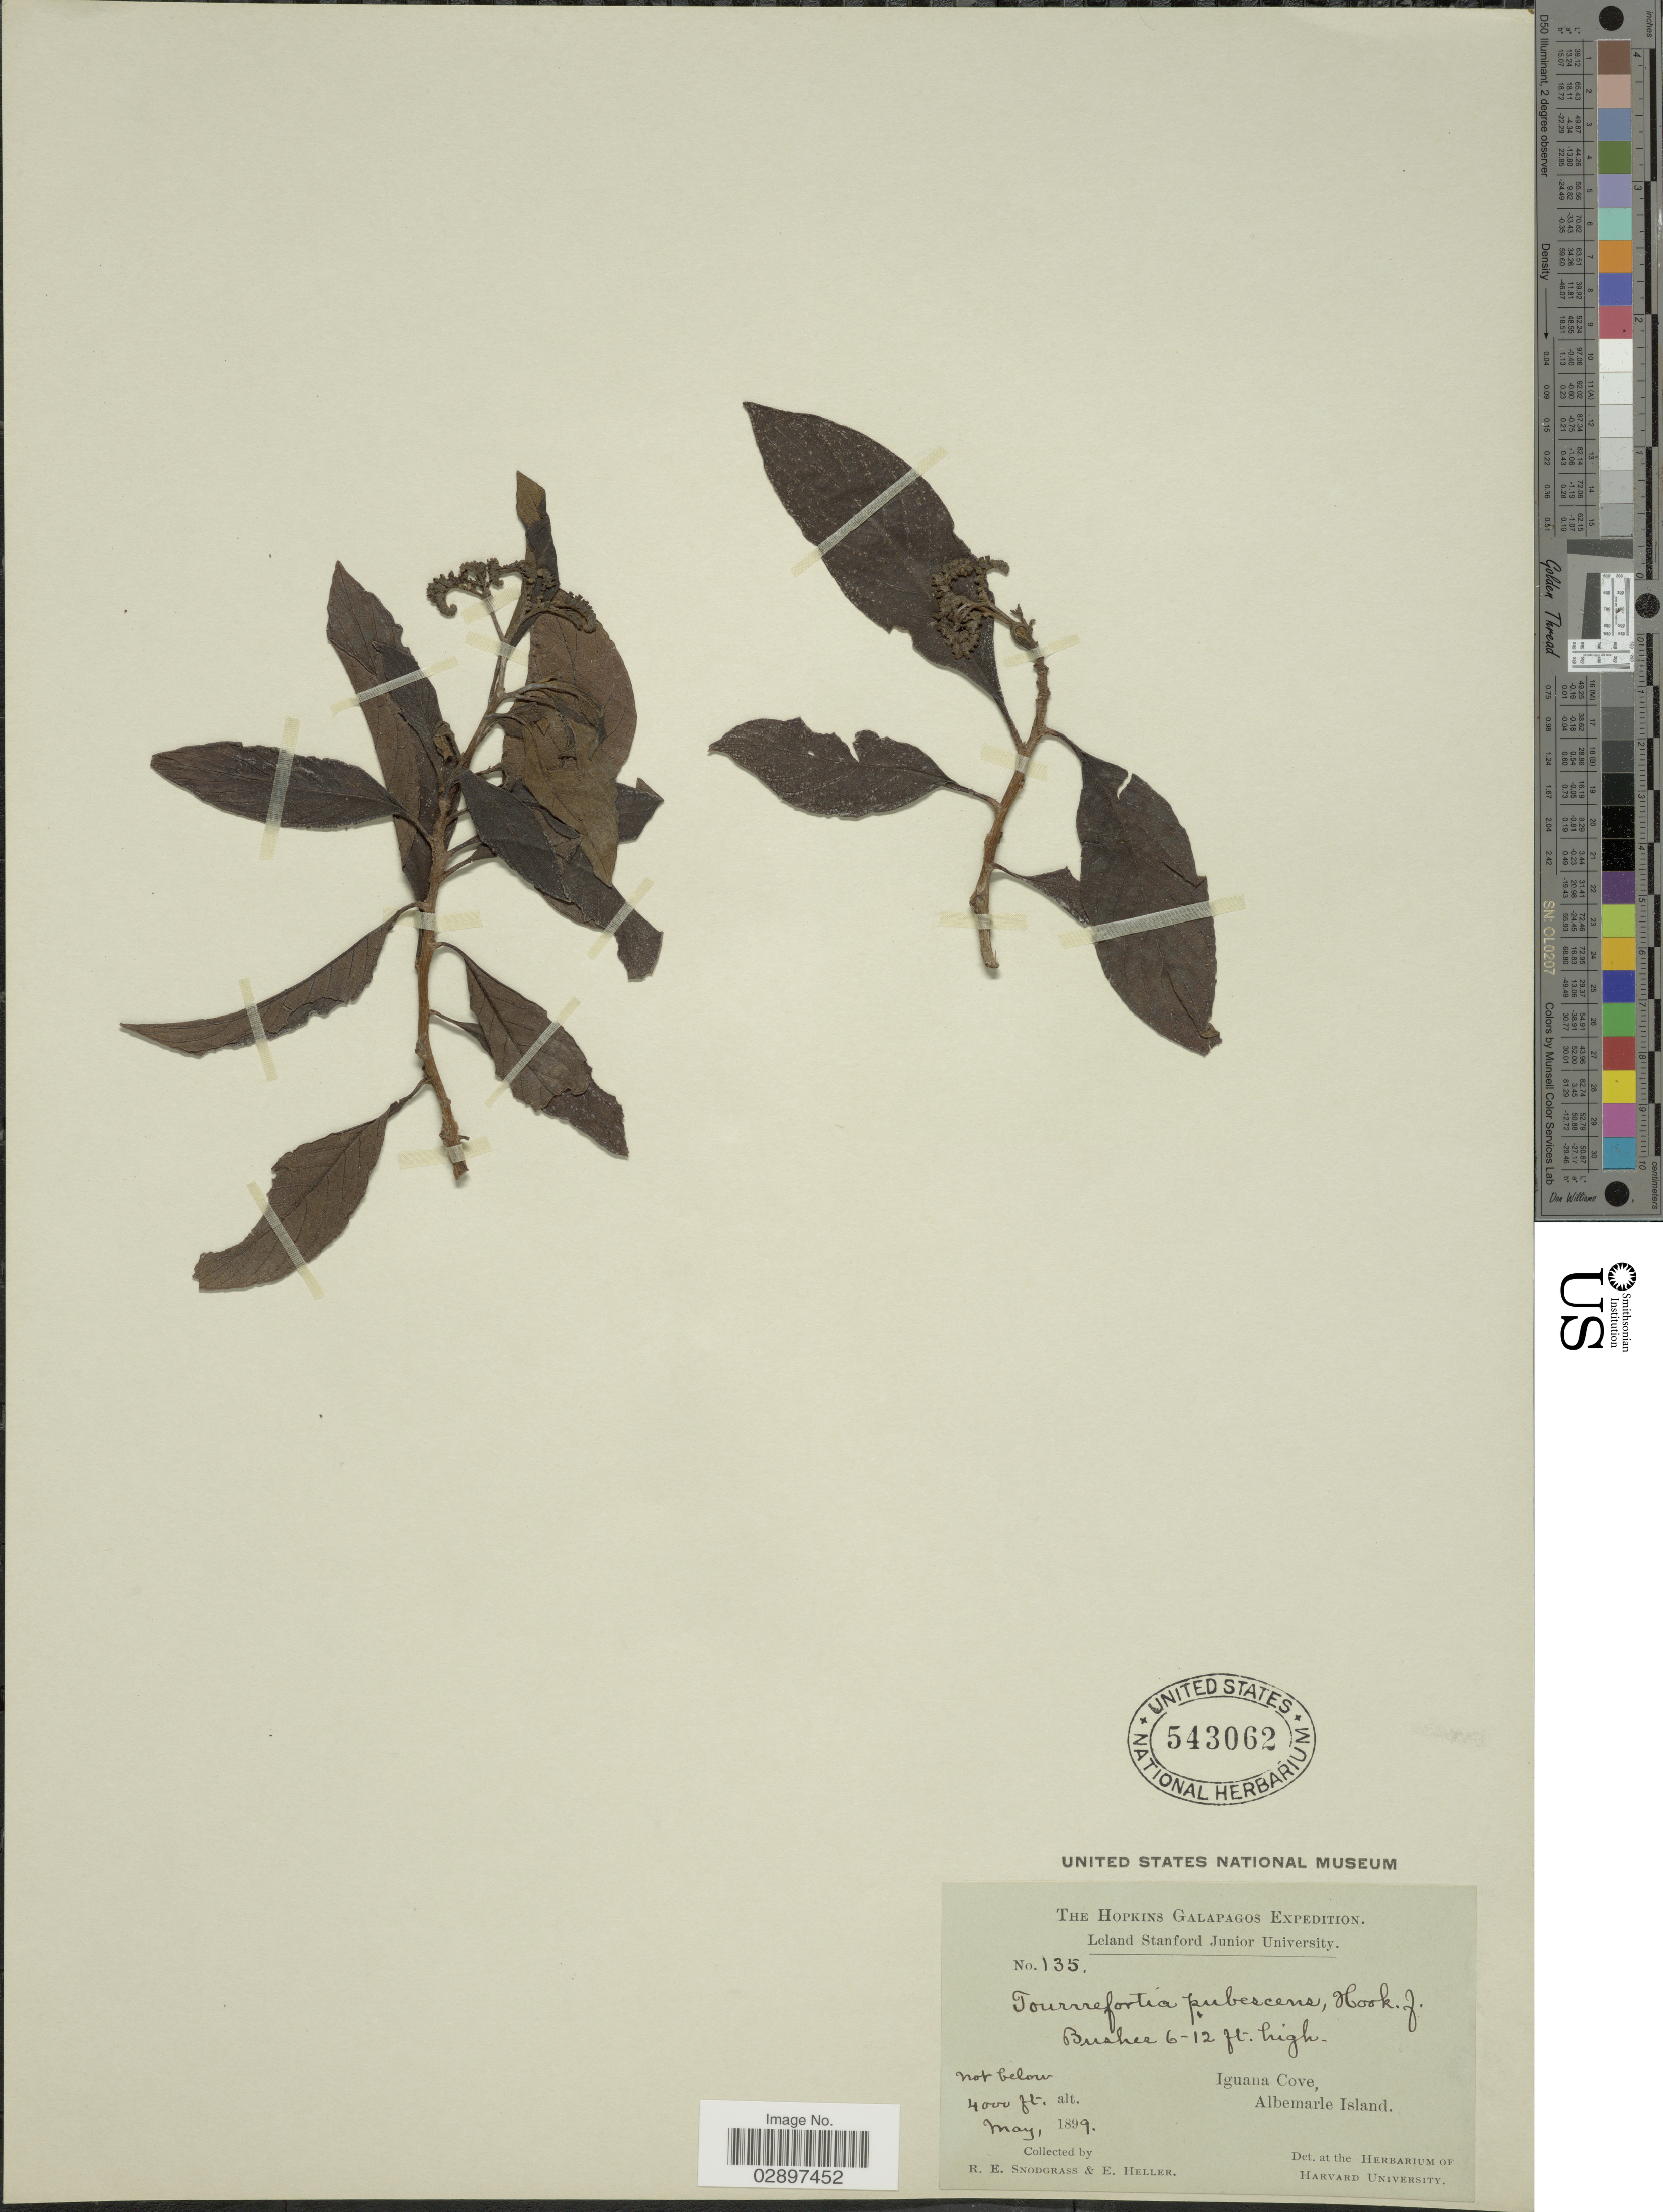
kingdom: Plantae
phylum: Tracheophyta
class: Magnoliopsida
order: Boraginales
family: Heliotropiaceae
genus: Tournefortia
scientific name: Tournefortia pubescens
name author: Hook. f.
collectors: R. E. Snodgrass & E. Heller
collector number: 135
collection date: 1899-05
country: Ecuador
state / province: Colón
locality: Galapagos. Iguana Cove, Albemarle Island.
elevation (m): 1219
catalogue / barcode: US 543062